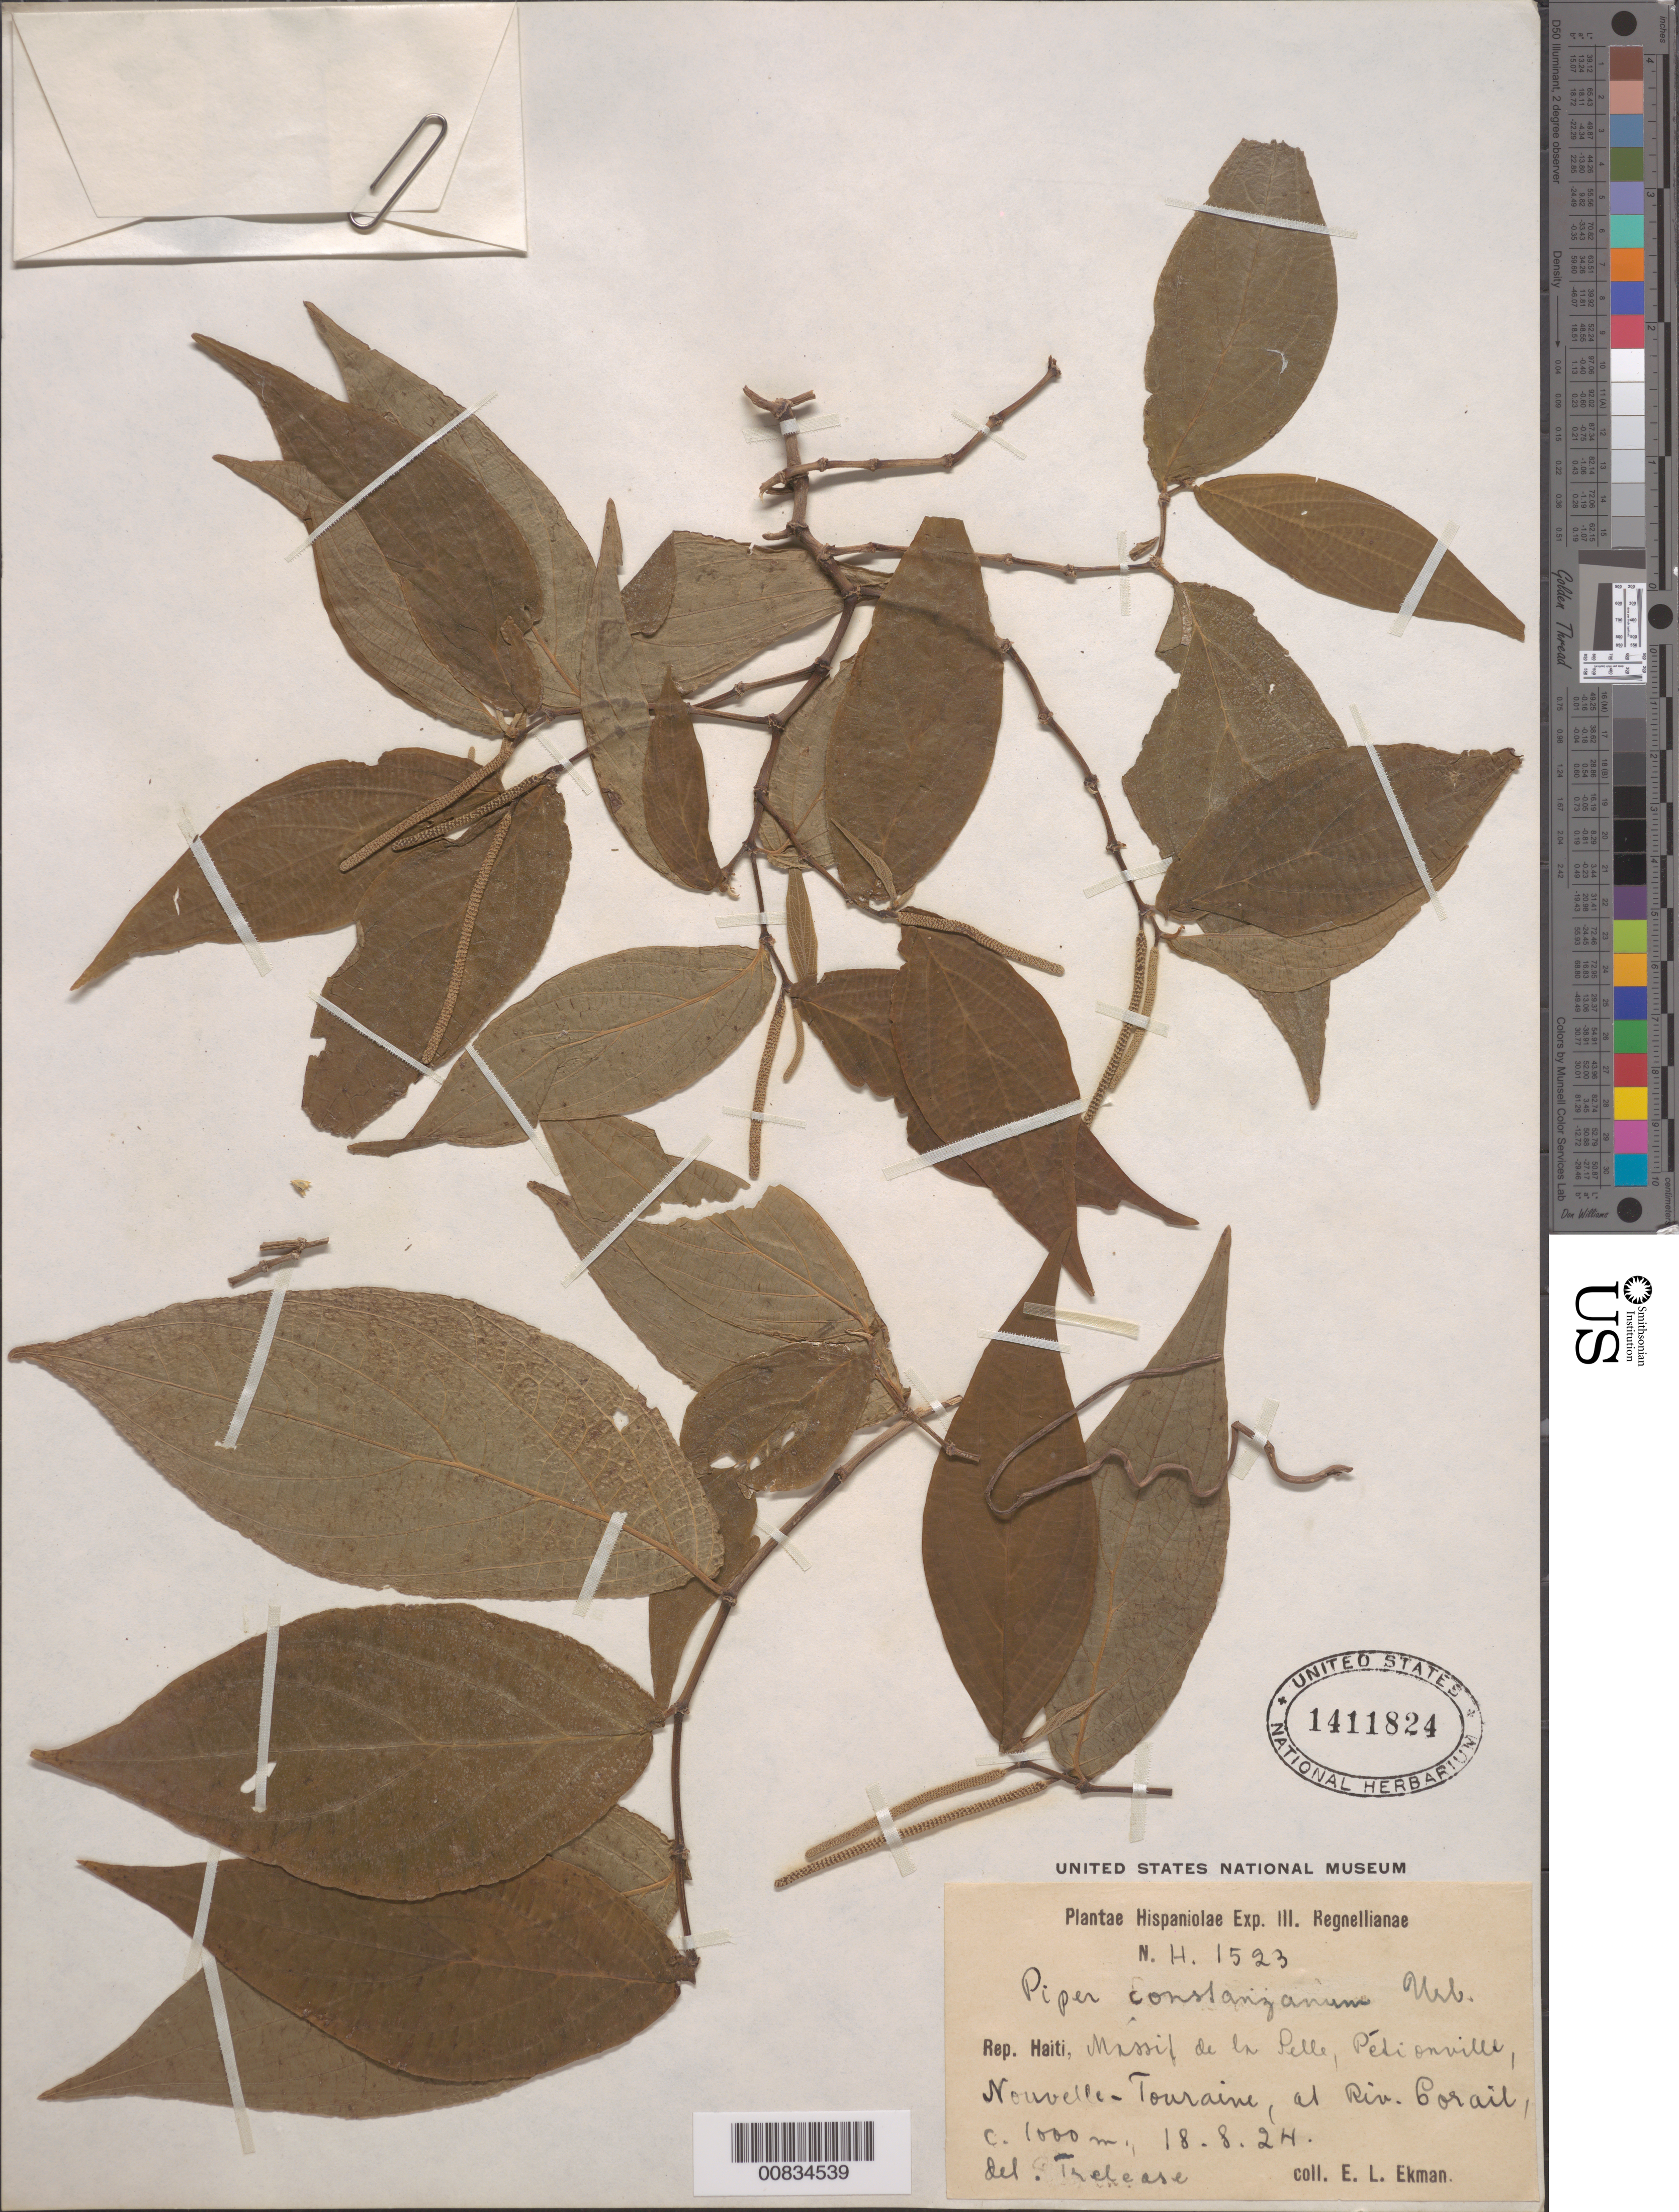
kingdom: Plantae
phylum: Tracheophyta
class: Magnoliopsida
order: Piperales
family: Piperaceae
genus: Piper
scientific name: Piper constanzanum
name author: (C. DC.) Urb.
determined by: Trelease, --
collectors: E. L. Ekman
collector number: H 1523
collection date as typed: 18 Aug 1924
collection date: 1924-08-18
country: Haiti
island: Hispaniola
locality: Massif de la Selle, Pétionville, Nouvelle-Touraine, at Riv. Corail.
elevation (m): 1000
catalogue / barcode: US 1411824